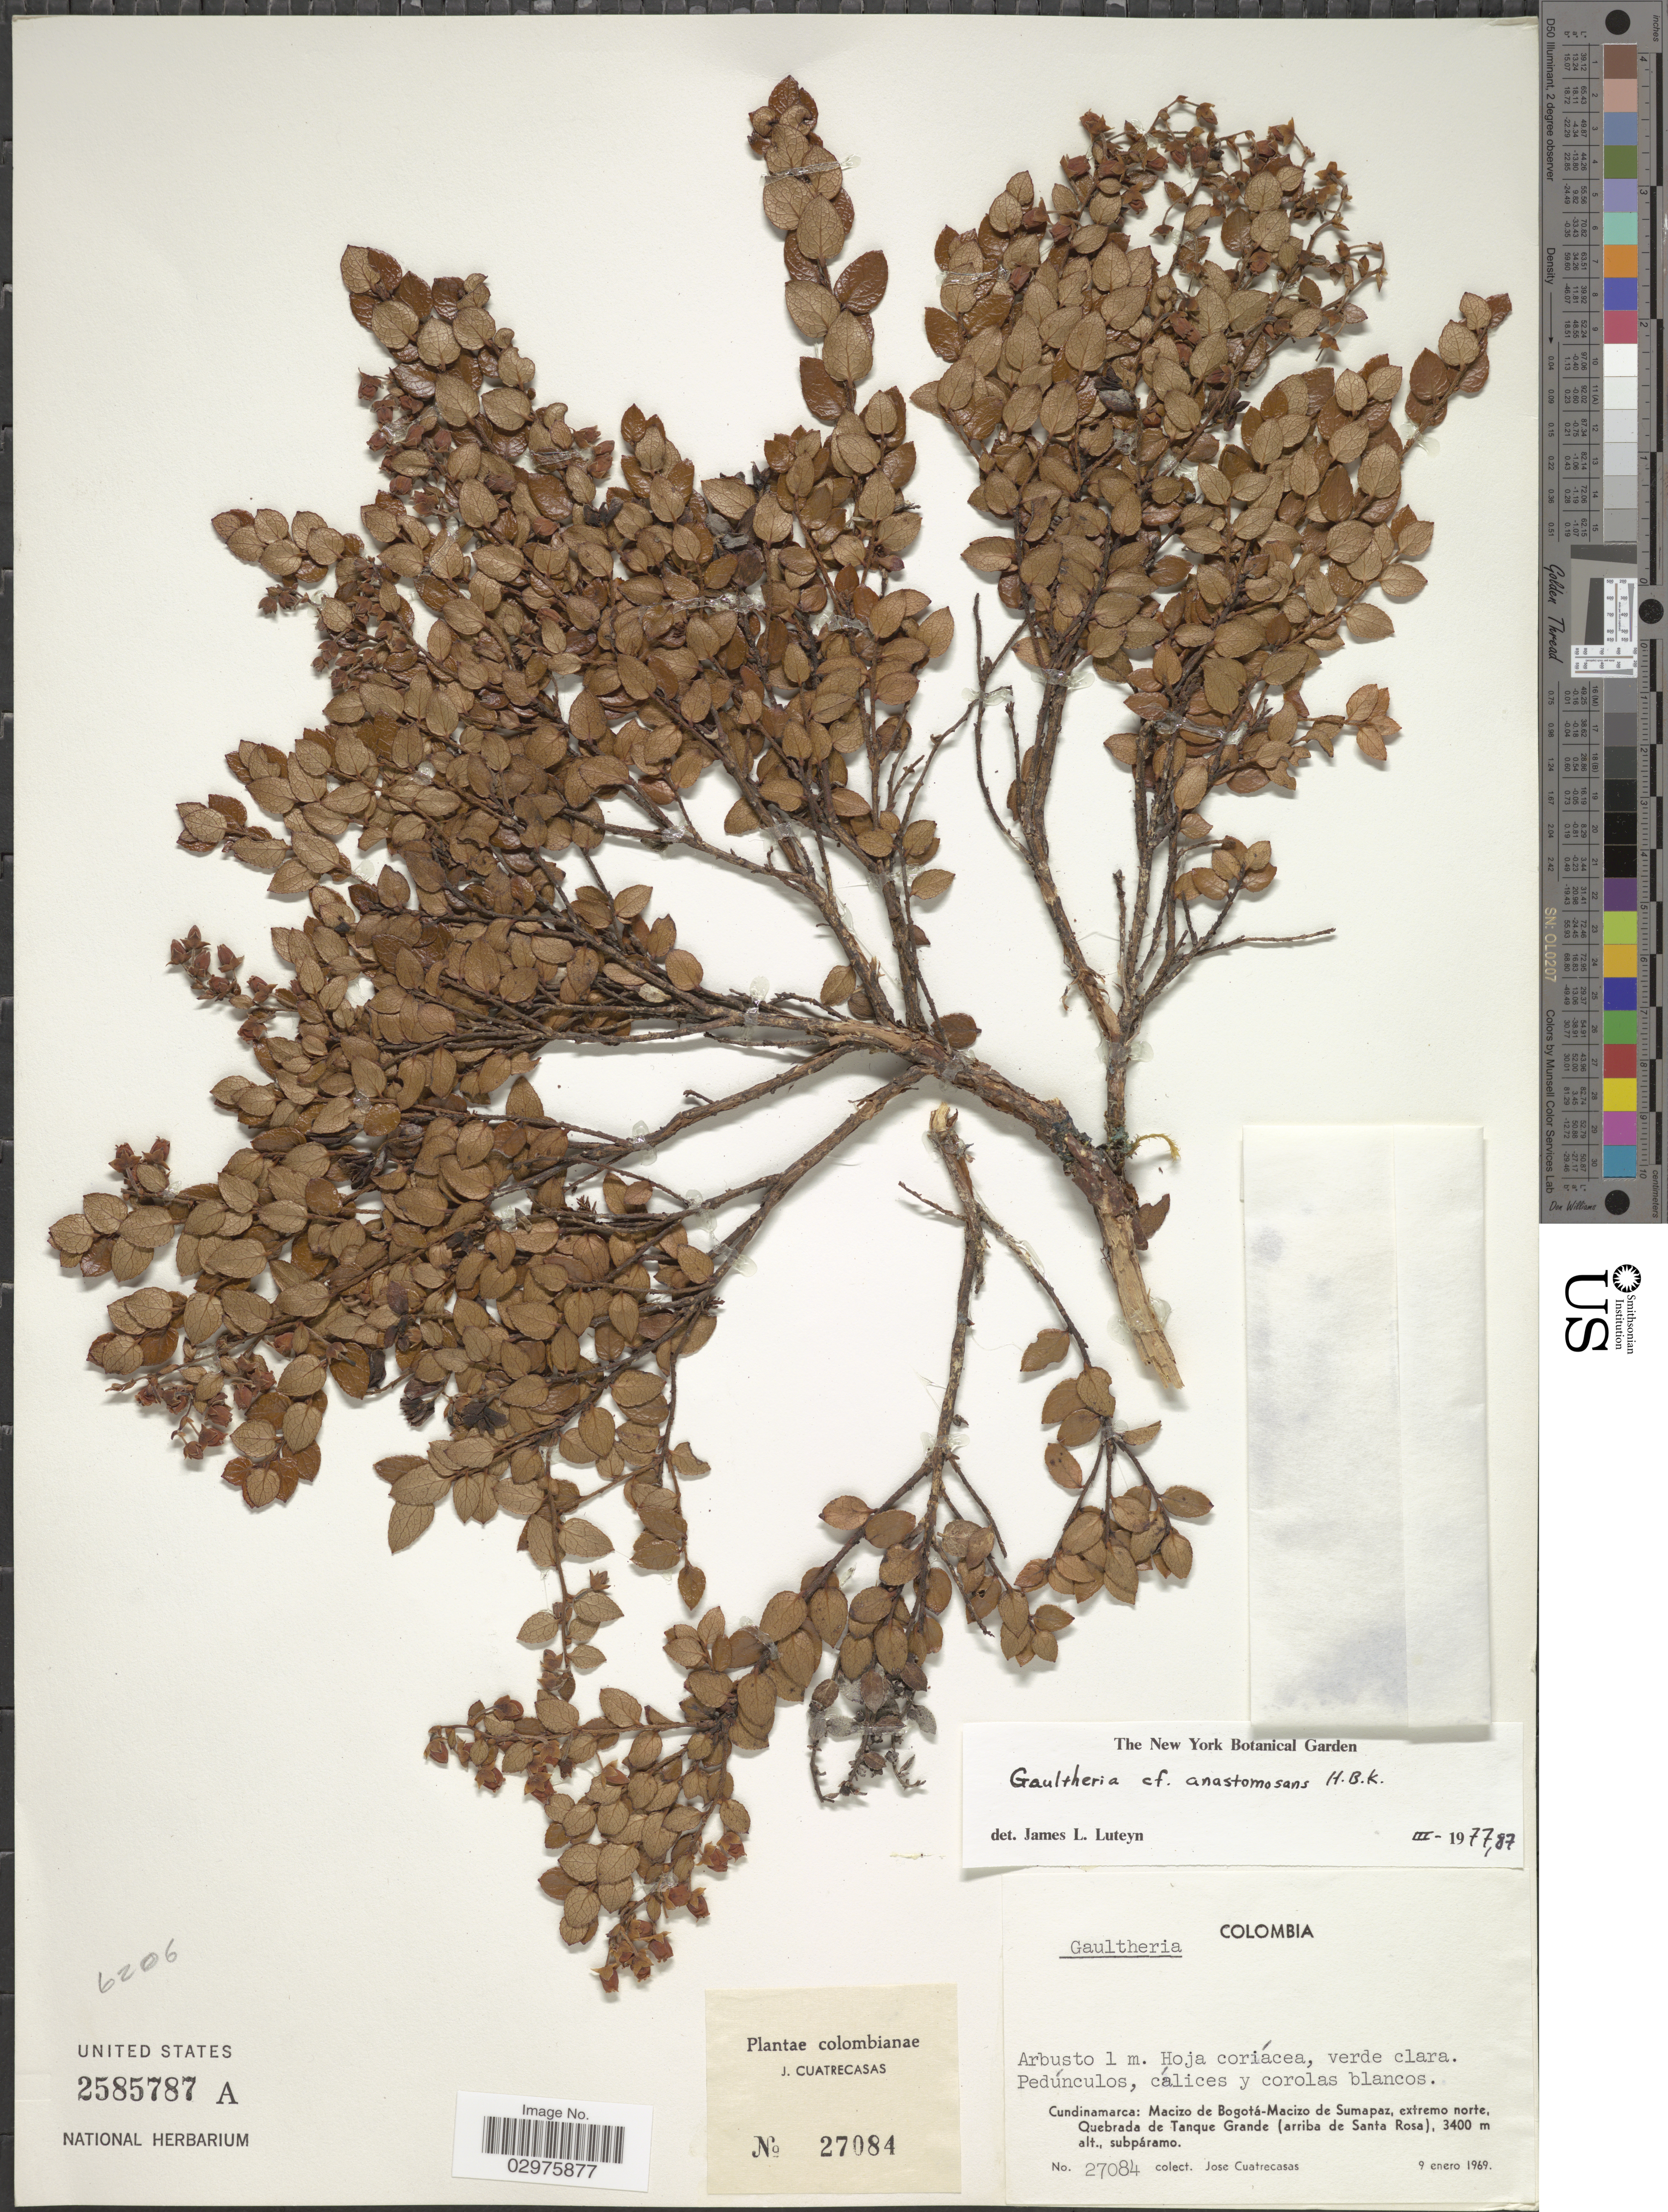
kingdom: Plantae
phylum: Tracheophyta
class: Magnoliopsida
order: Ericales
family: Ericaceae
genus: Gaultheria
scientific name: Gaultheria anastomosans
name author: (L. f.) Kunth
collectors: J. Cuatrecasas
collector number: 27084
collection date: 1969-01-09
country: Colombia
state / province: Cundinamarca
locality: Cundinamarca: Macizo de Bogotá-Macizo de Sumapaz, extremo norte, Quebrada de Tanque Grande (arriba de Santa Rosa).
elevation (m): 3400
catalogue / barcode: US 2585787A